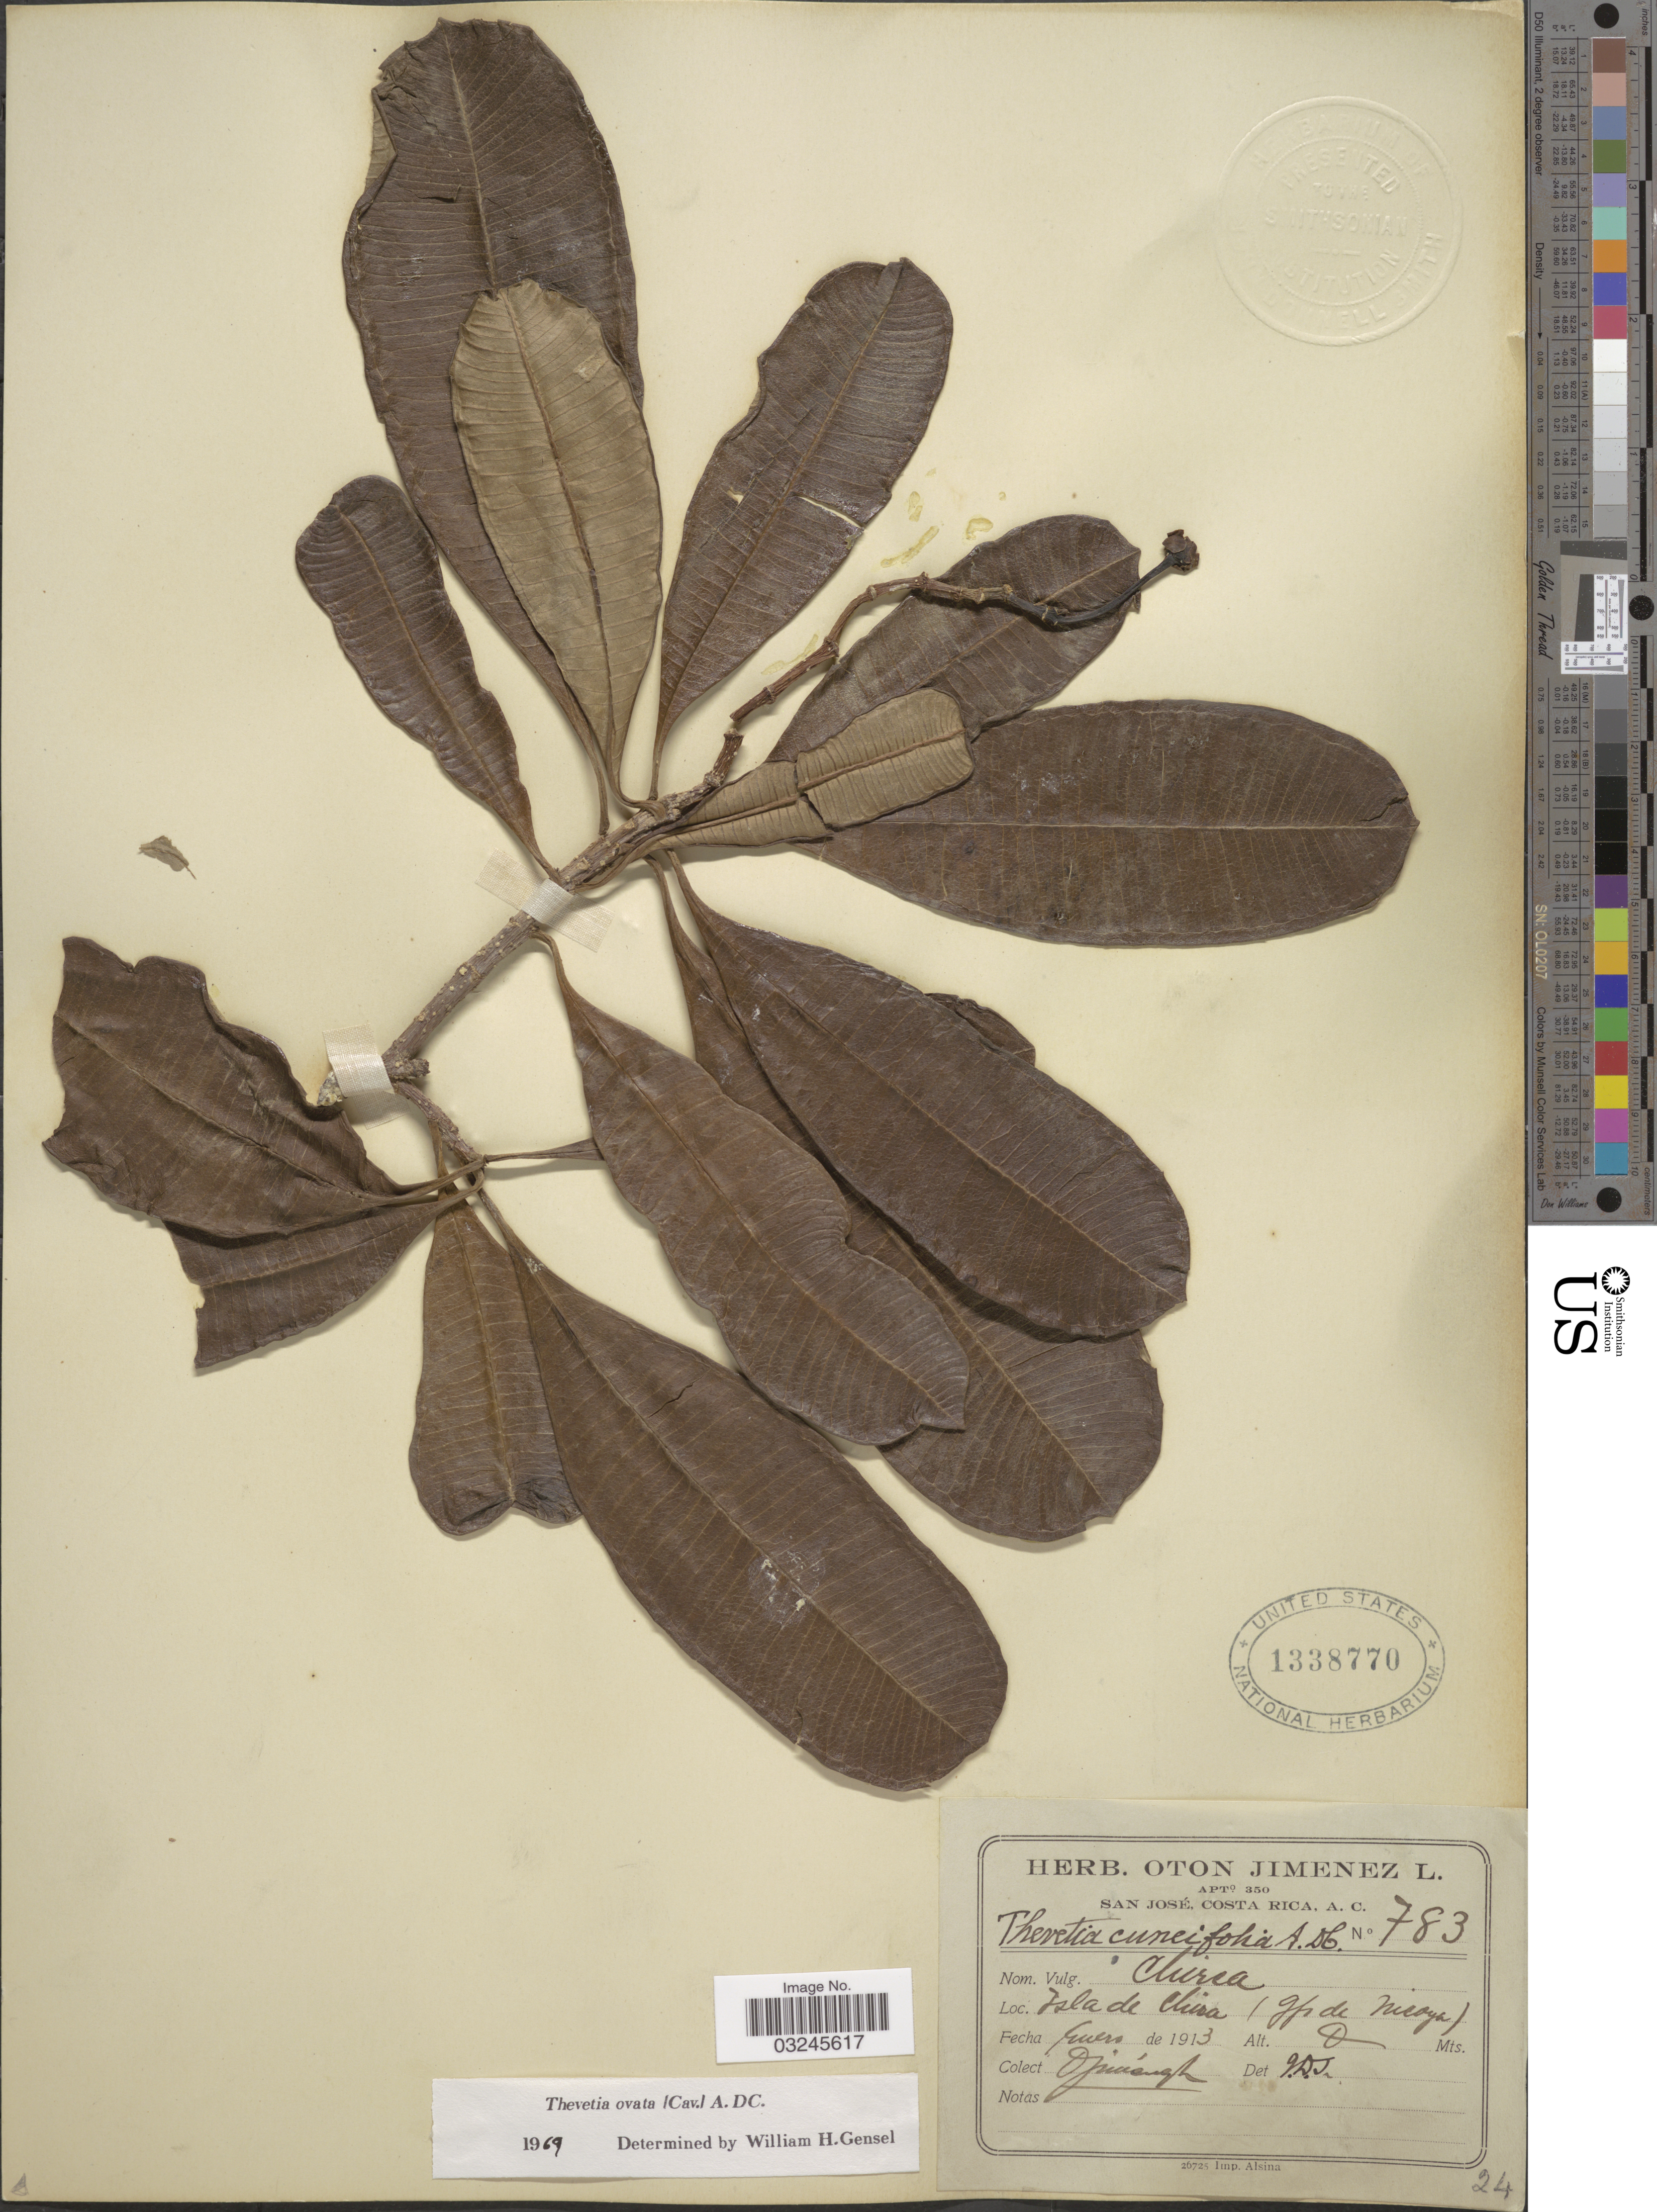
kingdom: Plantae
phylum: Tracheophyta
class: Magnoliopsida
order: Gentianales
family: Apocynaceae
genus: Thevetia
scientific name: Thevetia ovata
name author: (Cav.) A. DC.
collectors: O. Jiménez L.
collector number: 783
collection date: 1913-01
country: Costa Rica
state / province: San José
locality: Isla de Chira (Gfs de Nicoya).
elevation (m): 0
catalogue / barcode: US 1338770